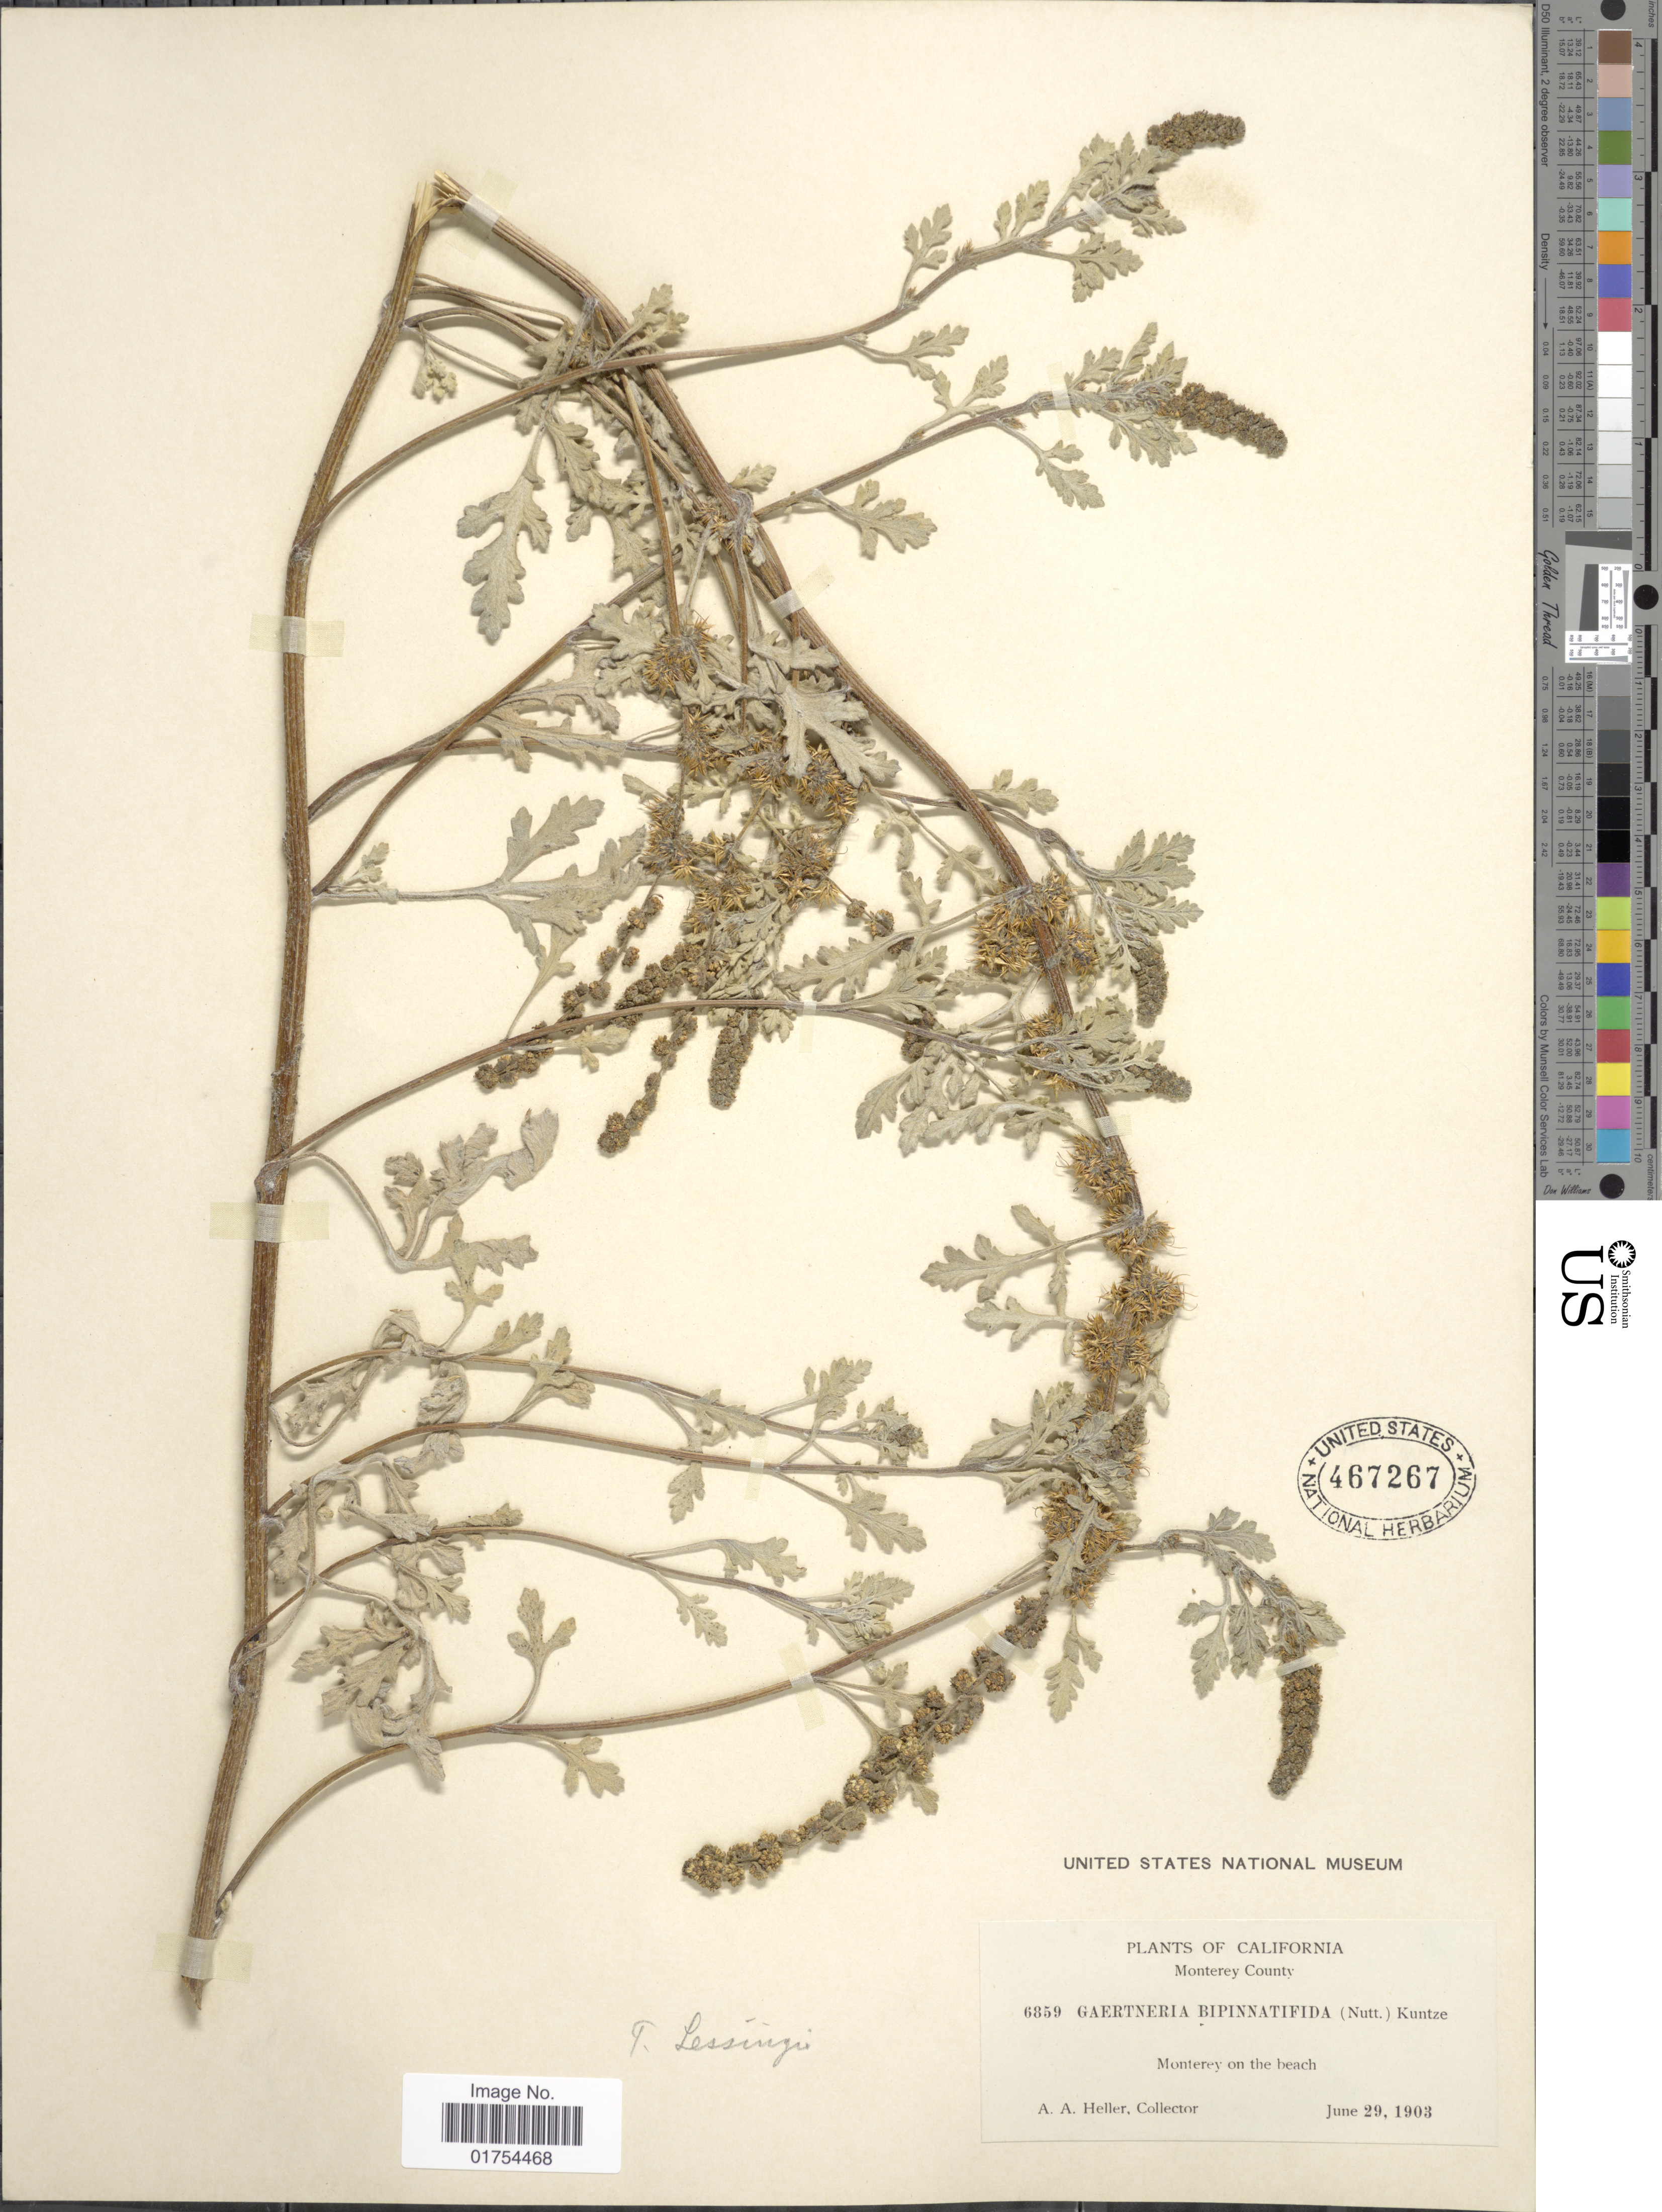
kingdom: Plantae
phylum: Tracheophyta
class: Magnoliopsida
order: Asterales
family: Asteraceae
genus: Franseria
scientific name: Franseria bipinnatifida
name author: (A. Gray) A. Gray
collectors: A. A. Heller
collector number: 6859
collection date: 1903-06-29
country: United States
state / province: California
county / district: Monterey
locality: Monterey County, Monterey on the beach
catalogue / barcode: US 467267